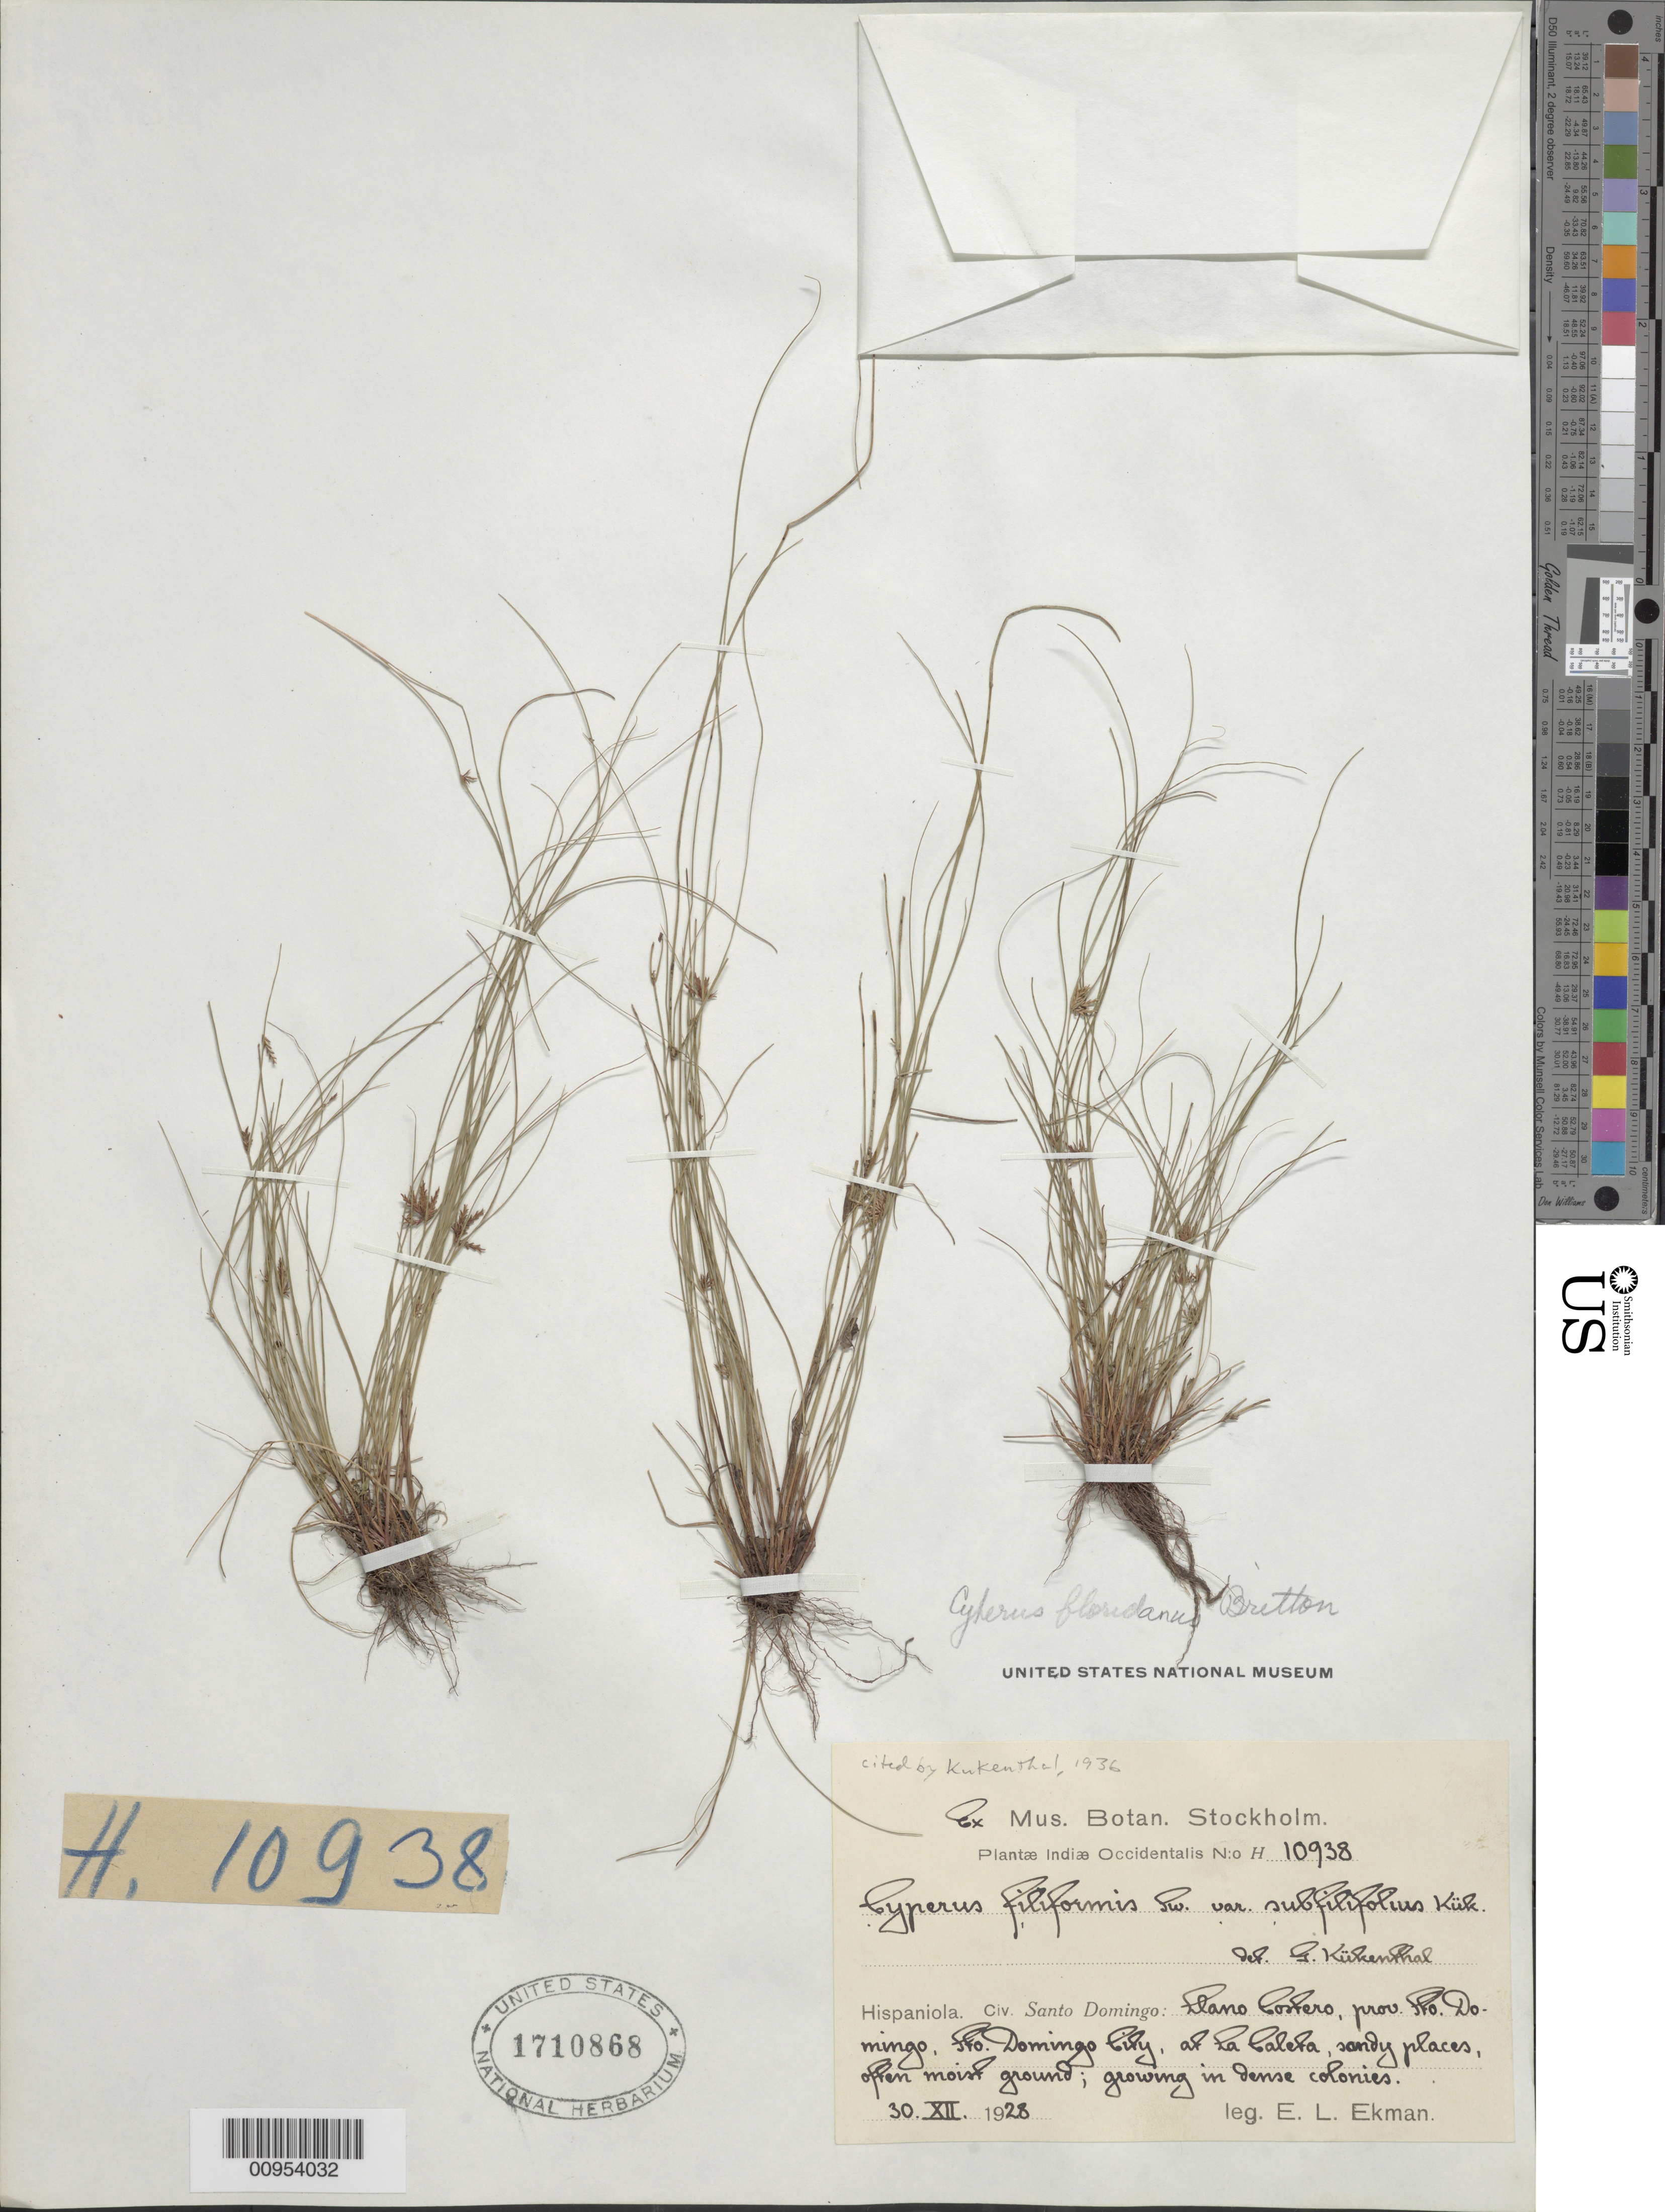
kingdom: Plantae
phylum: Tracheophyta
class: Liliopsida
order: Poales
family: Cyperaceae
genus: Cyperus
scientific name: Cyperus floridanus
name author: Britton in Small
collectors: E. L. Ekman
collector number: H 10938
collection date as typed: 30 Dec 1928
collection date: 1928-12-30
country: Dominican Republic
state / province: Santo Domingo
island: Hispaniola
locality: Llano Costero, Santo Domingo City, La Caleta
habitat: Sandy places, often moist ground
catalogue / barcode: US 1710868